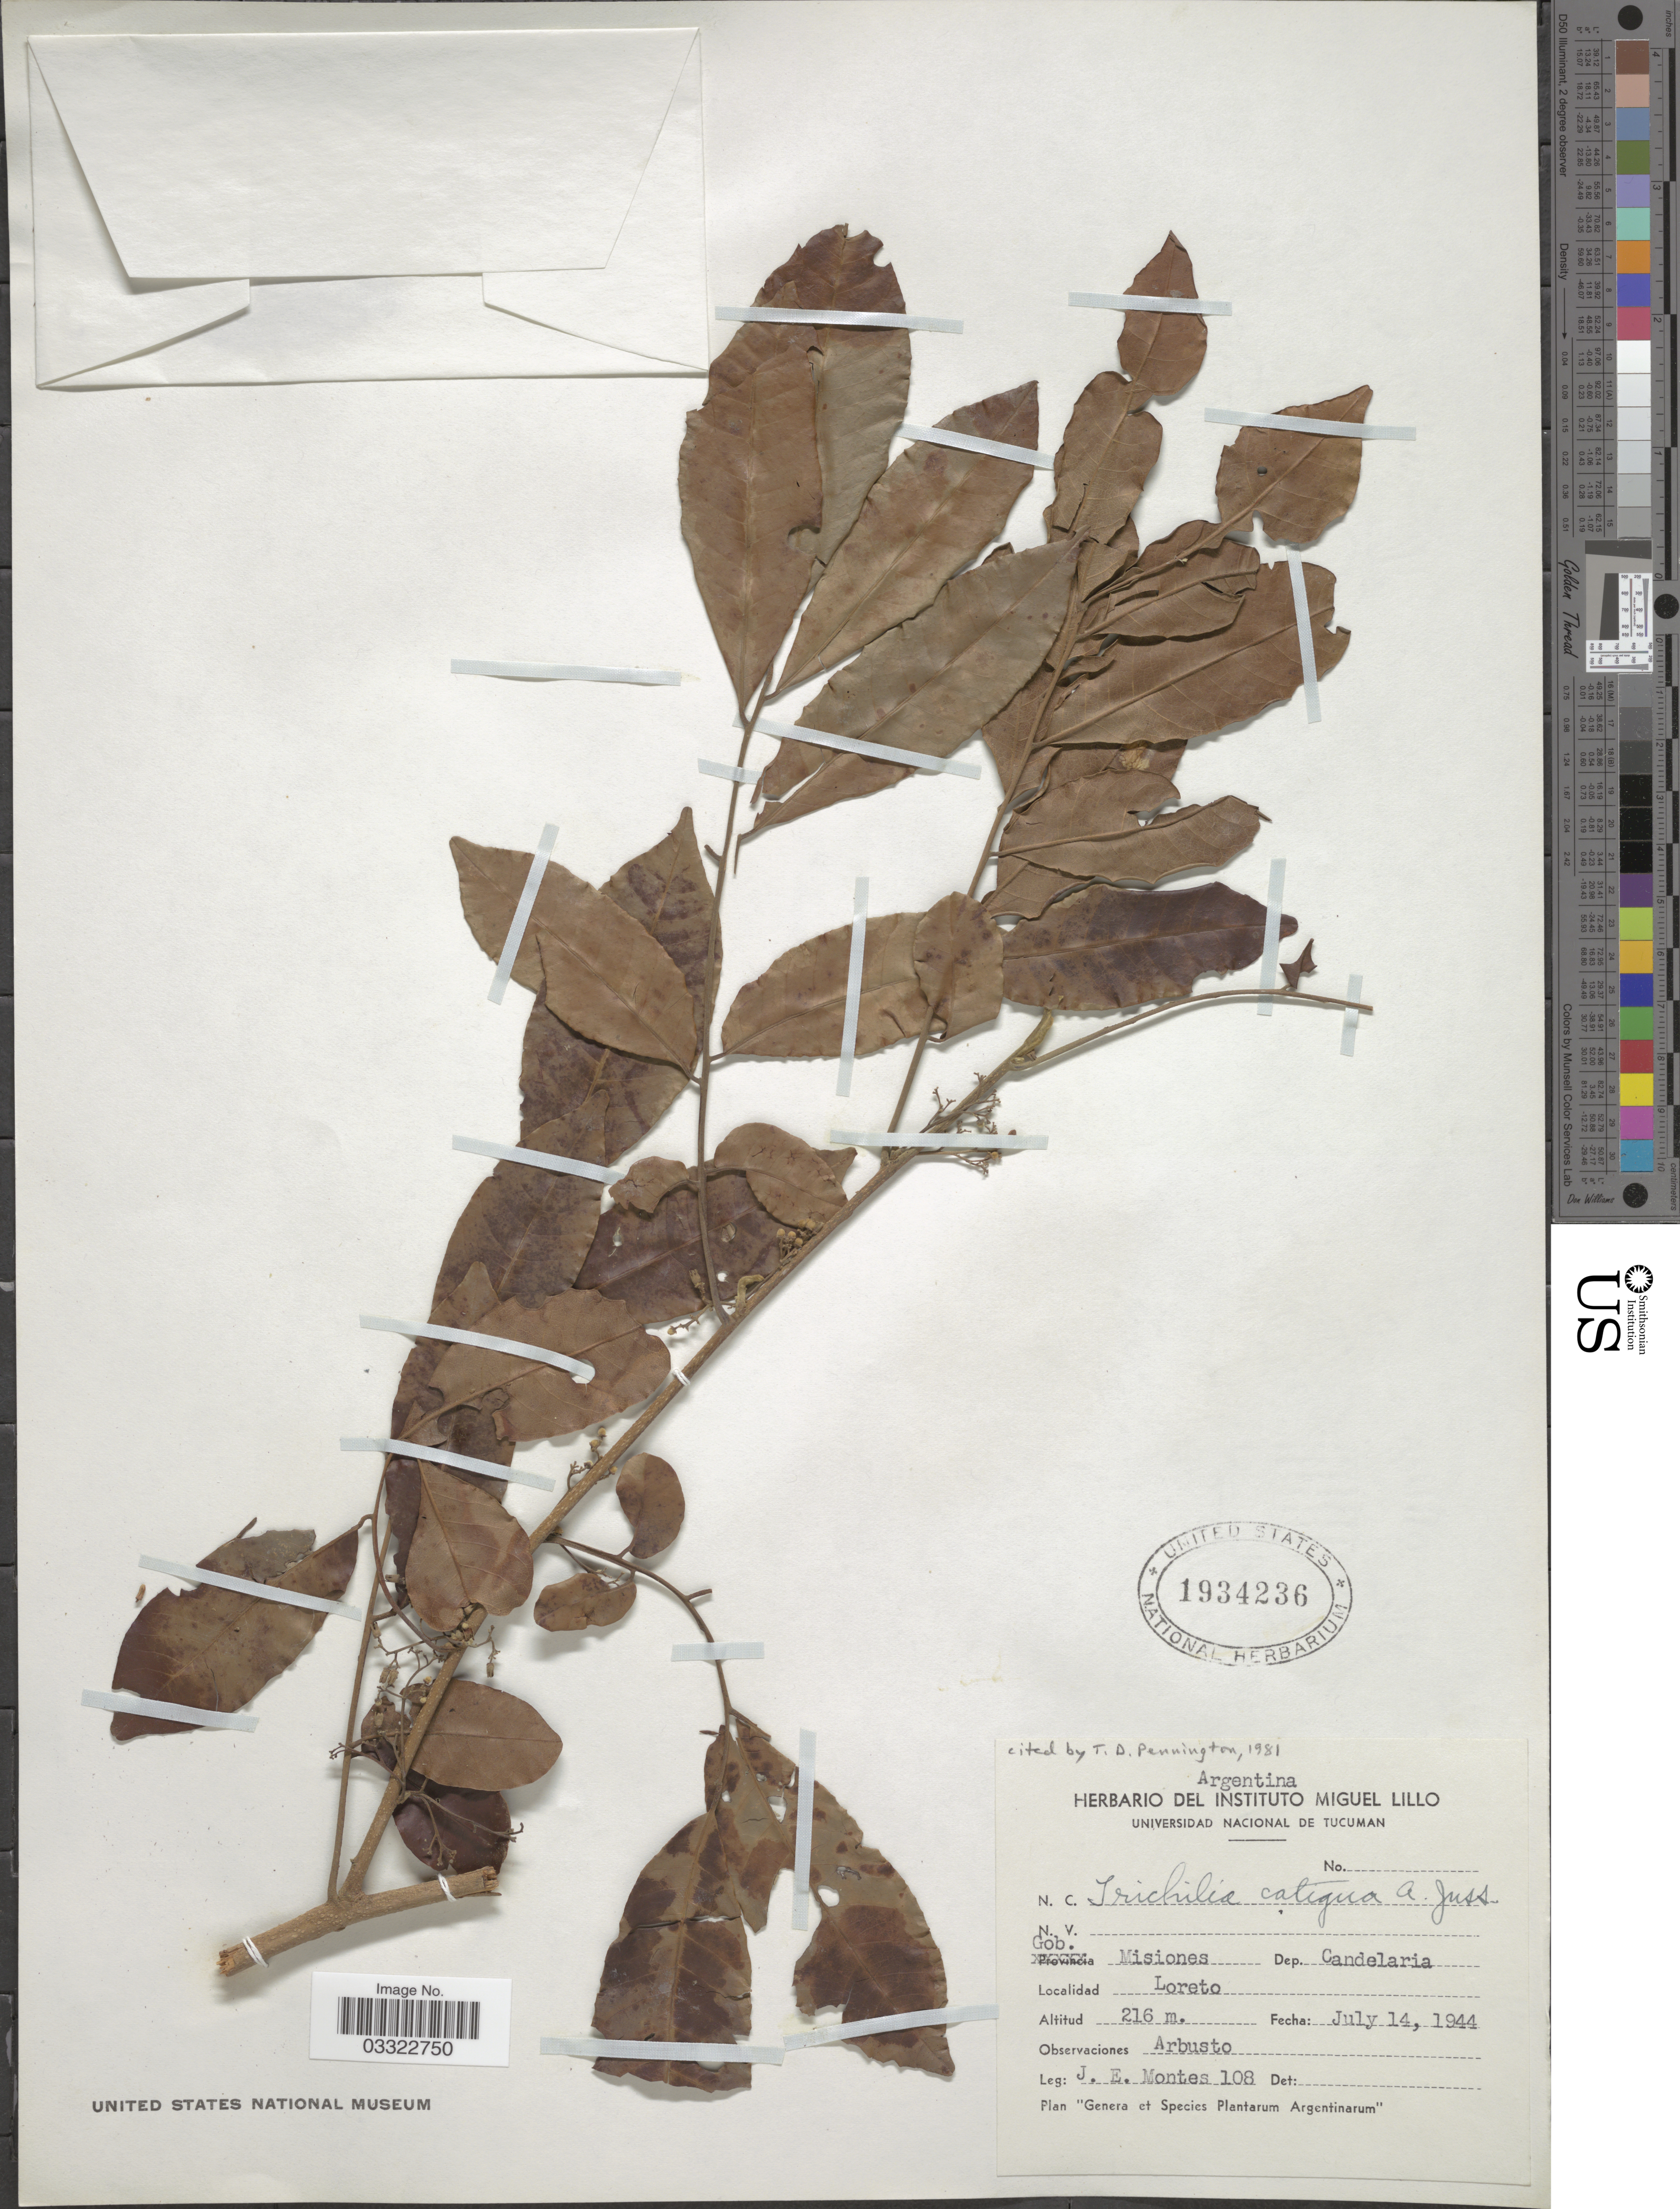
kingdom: Plantae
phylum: Tracheophyta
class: Magnoliopsida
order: Sapindales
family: Meliaceae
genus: Trichilia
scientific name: Trichilia catigua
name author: A. Juss.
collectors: J. E. Montes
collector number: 108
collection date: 1944-07-14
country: Argentina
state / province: Misiones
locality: Gob. Misiones. Dep. Candalaria. Loreto.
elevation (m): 216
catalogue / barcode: US 1934236